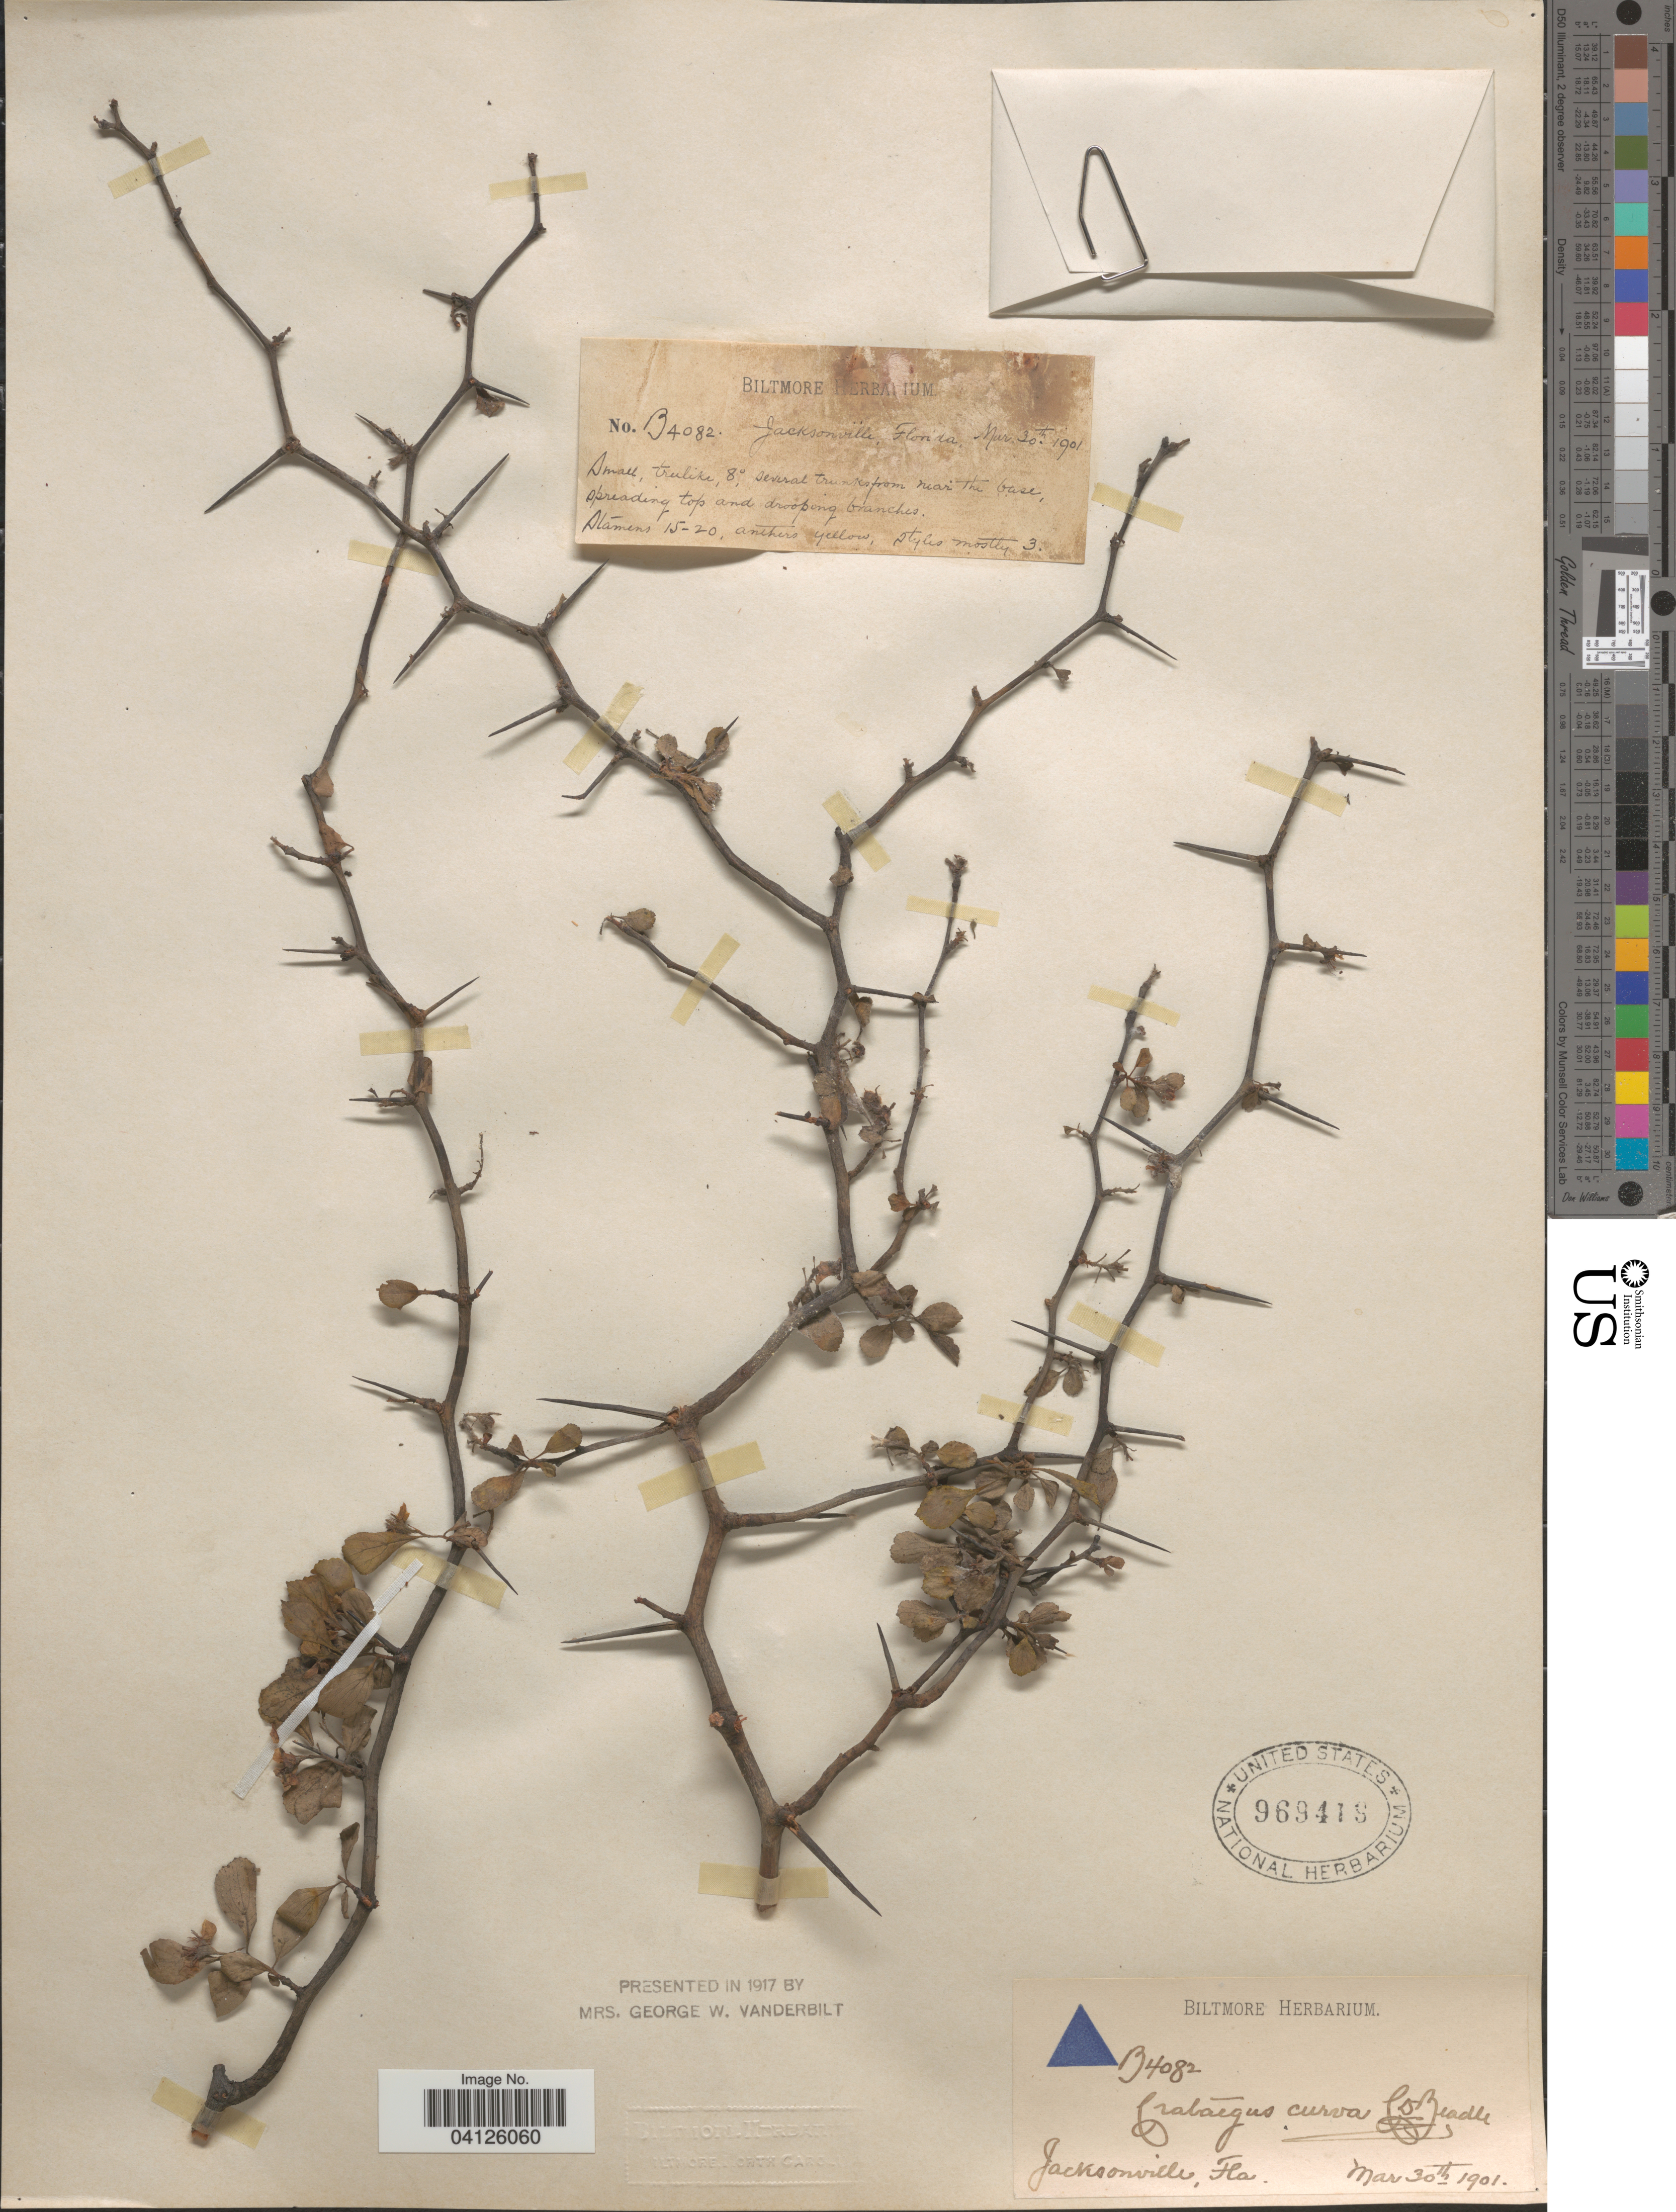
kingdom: Plantae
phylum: Tracheophyta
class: Magnoliopsida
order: Rosales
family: Rosaceae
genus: Crataegus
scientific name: Crataegus curva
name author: Beadle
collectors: C. Beadle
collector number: B4082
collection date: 1901-03-30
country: United States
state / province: Florida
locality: Jacksonville.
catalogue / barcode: US 969418